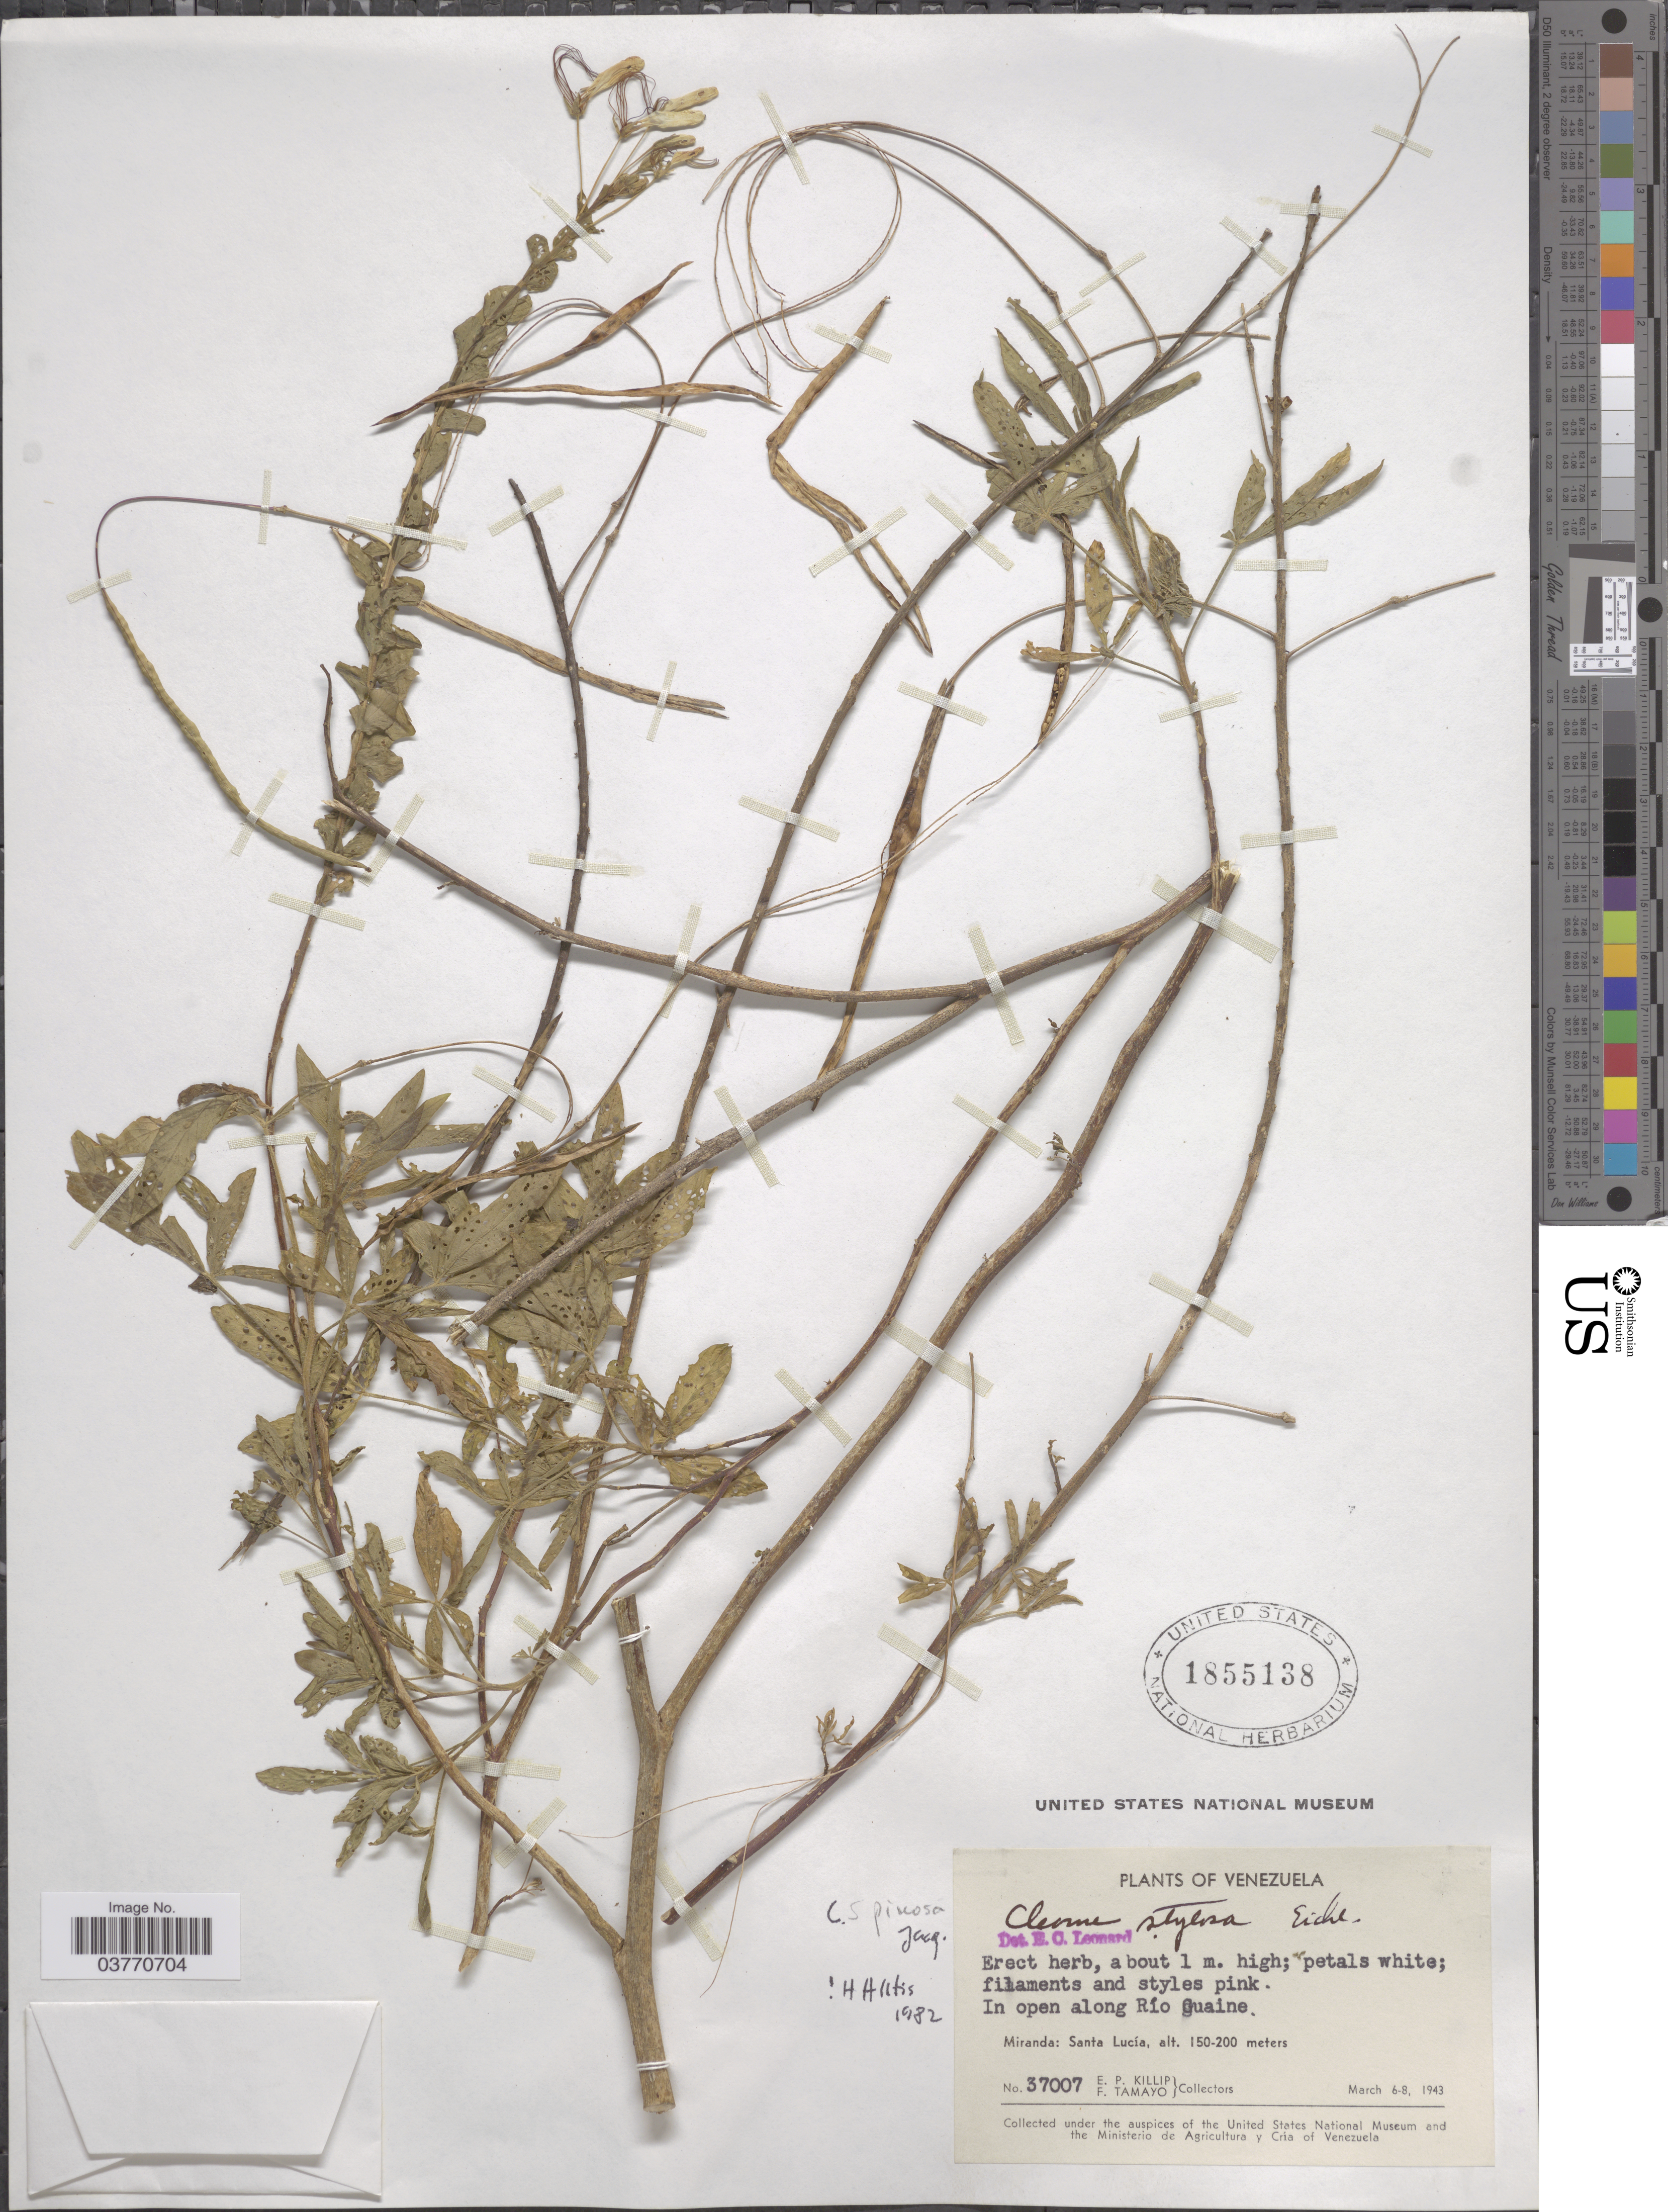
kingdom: Plantae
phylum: Tracheophyta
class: Magnoliopsida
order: Brassicales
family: Cleomaceae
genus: Tarenaya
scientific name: Tarenaya spinosa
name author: (Jacq.) Raf.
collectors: E. P. Killip & F. Tamayo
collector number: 37007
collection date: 1943-03-06/1943-03-08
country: Venezuela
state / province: Miranda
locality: Miranda: Santa Lucía.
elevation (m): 150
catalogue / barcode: US 1855138